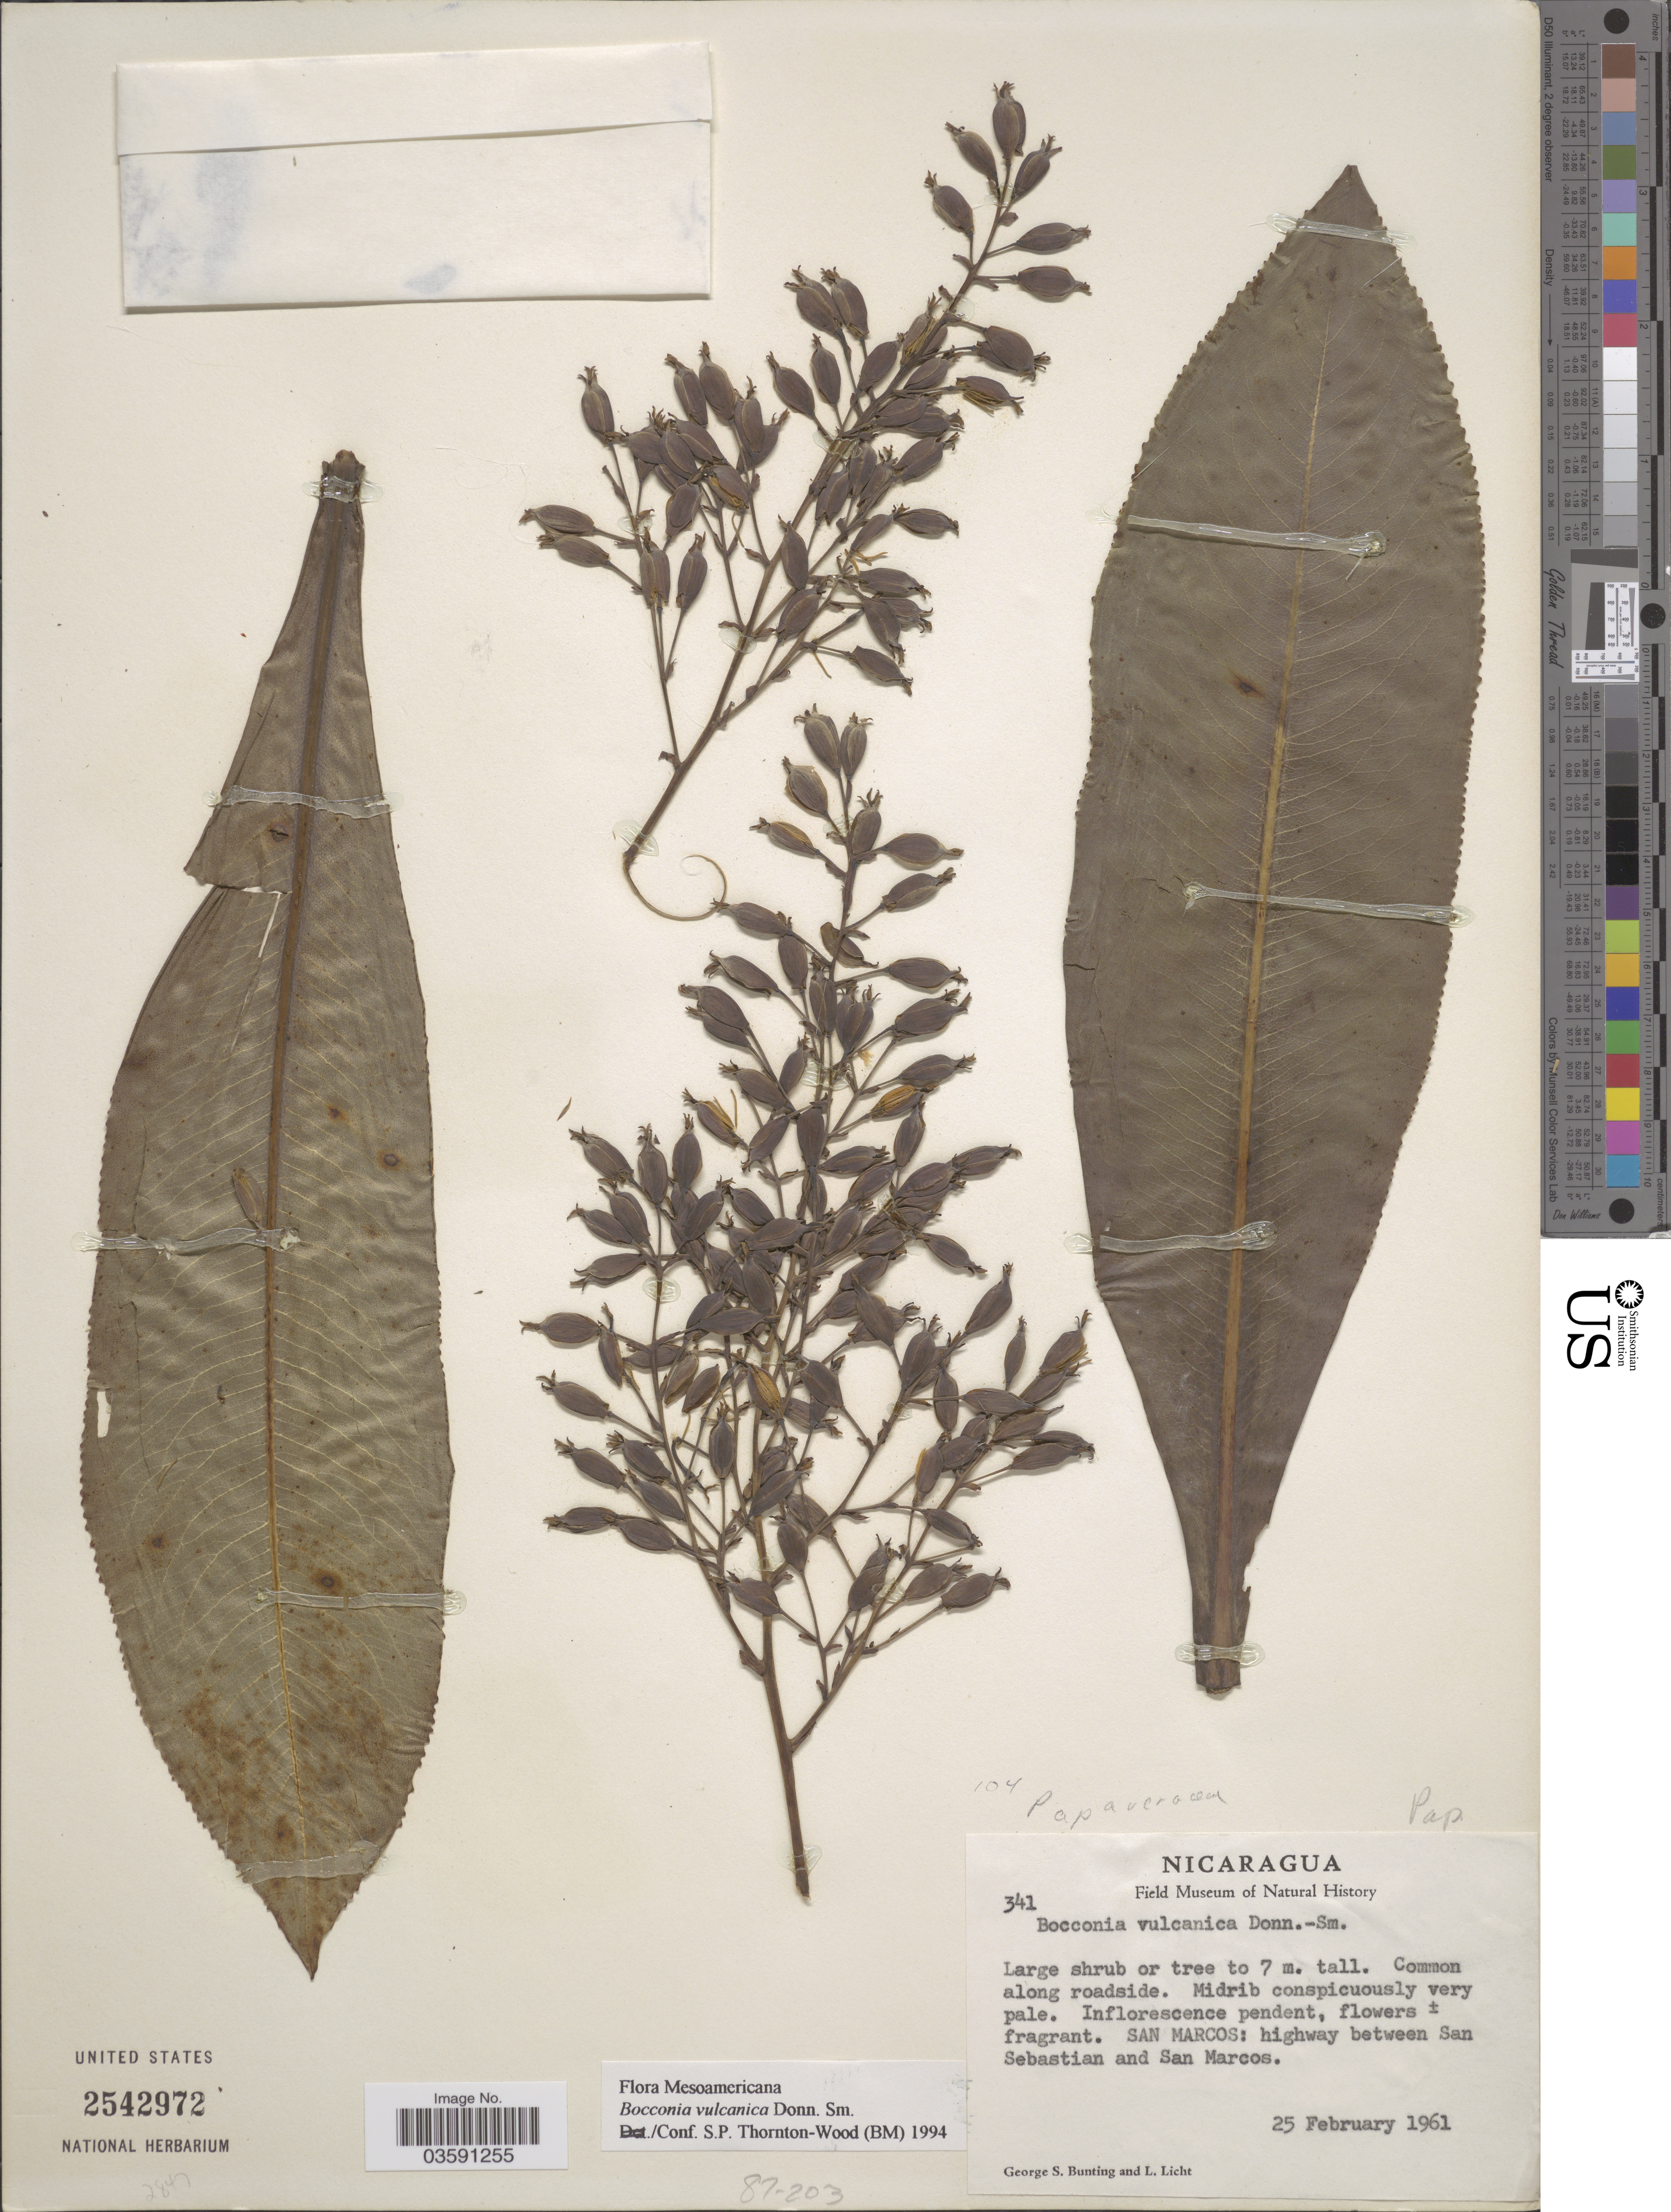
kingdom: Plantae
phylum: Tracheophyta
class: Magnoliopsida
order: Ranunculales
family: Papaveraceae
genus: Bocconia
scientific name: Bocconia vulcanica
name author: Donn. Sm.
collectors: G. S. Bunting & L. Licht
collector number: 341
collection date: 1961-02-25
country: Guatemala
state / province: San Marcos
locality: Highway between San Sebastian and San Marcos.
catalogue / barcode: US 2542972